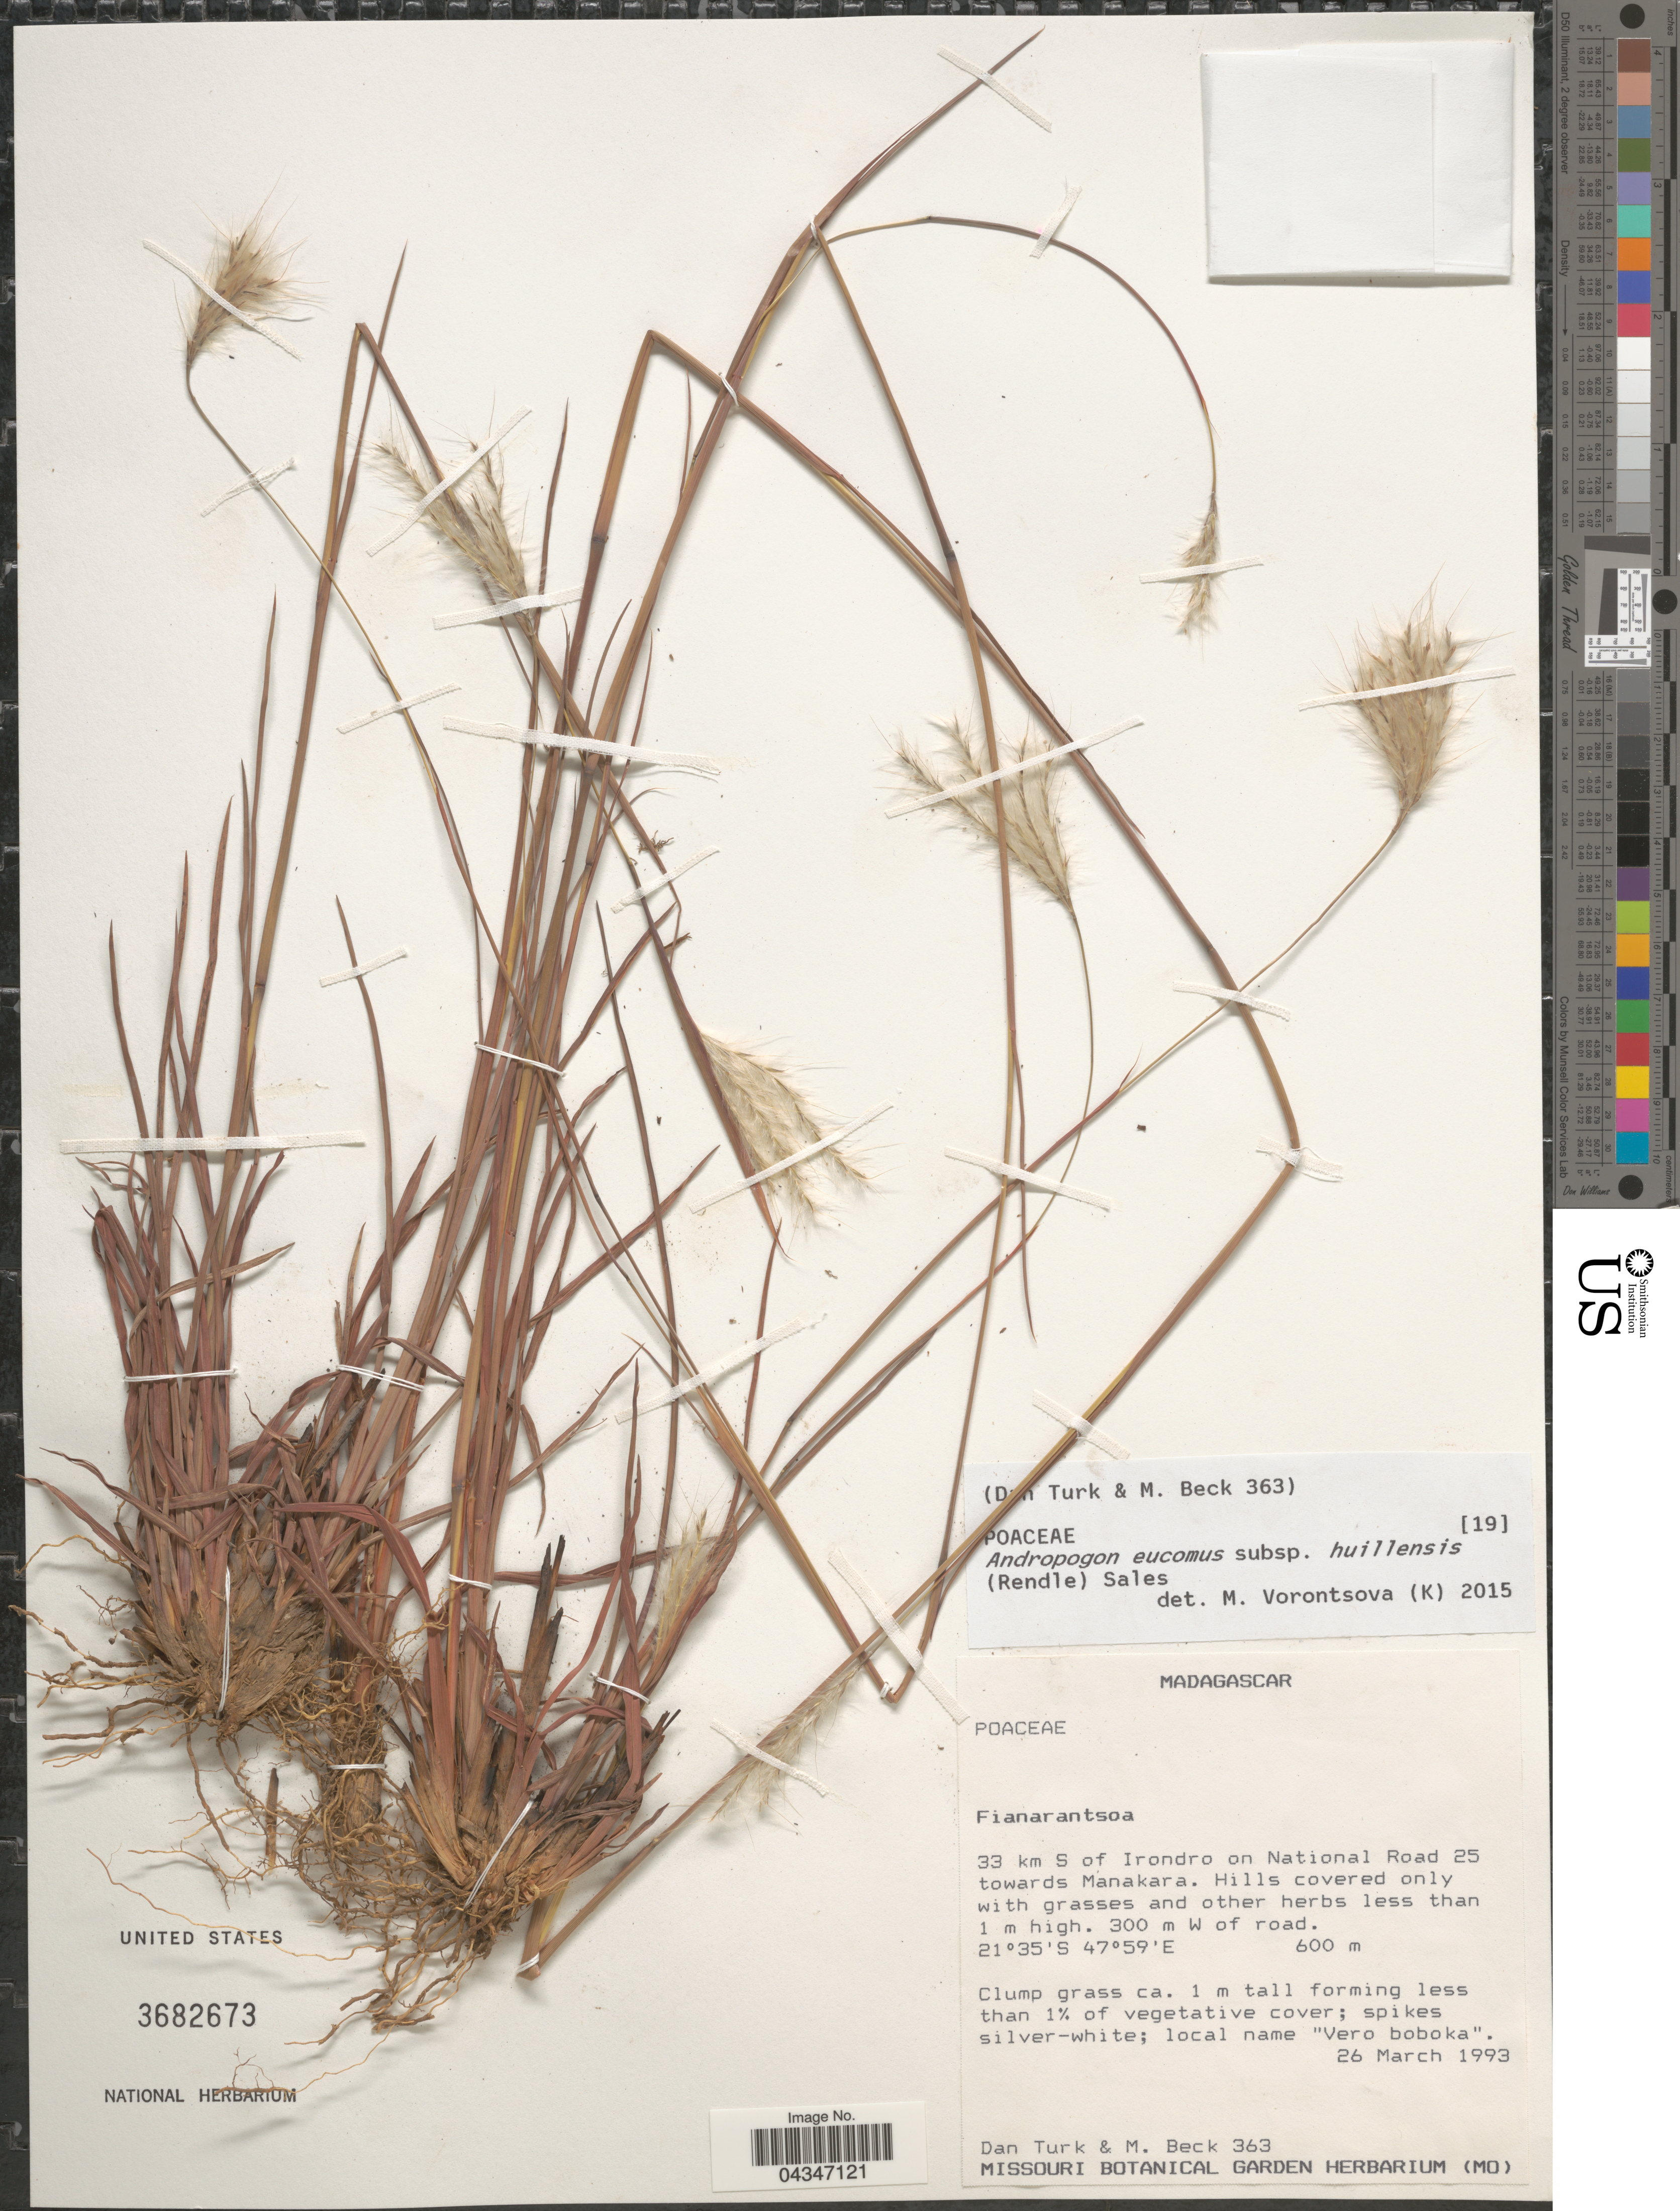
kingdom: Plantae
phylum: Tracheophyta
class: Liliopsida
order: Poales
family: Poaceae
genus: Andropogon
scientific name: Andropogon eucomus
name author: Nees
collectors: D. Turk & M. Beck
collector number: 363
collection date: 1993-03-26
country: Madagascar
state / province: Vatovavy Fitovinany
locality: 33 km S of Irondro on National Road 25 towards Manakara. 300 m W of road.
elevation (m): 600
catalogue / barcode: US 3682673